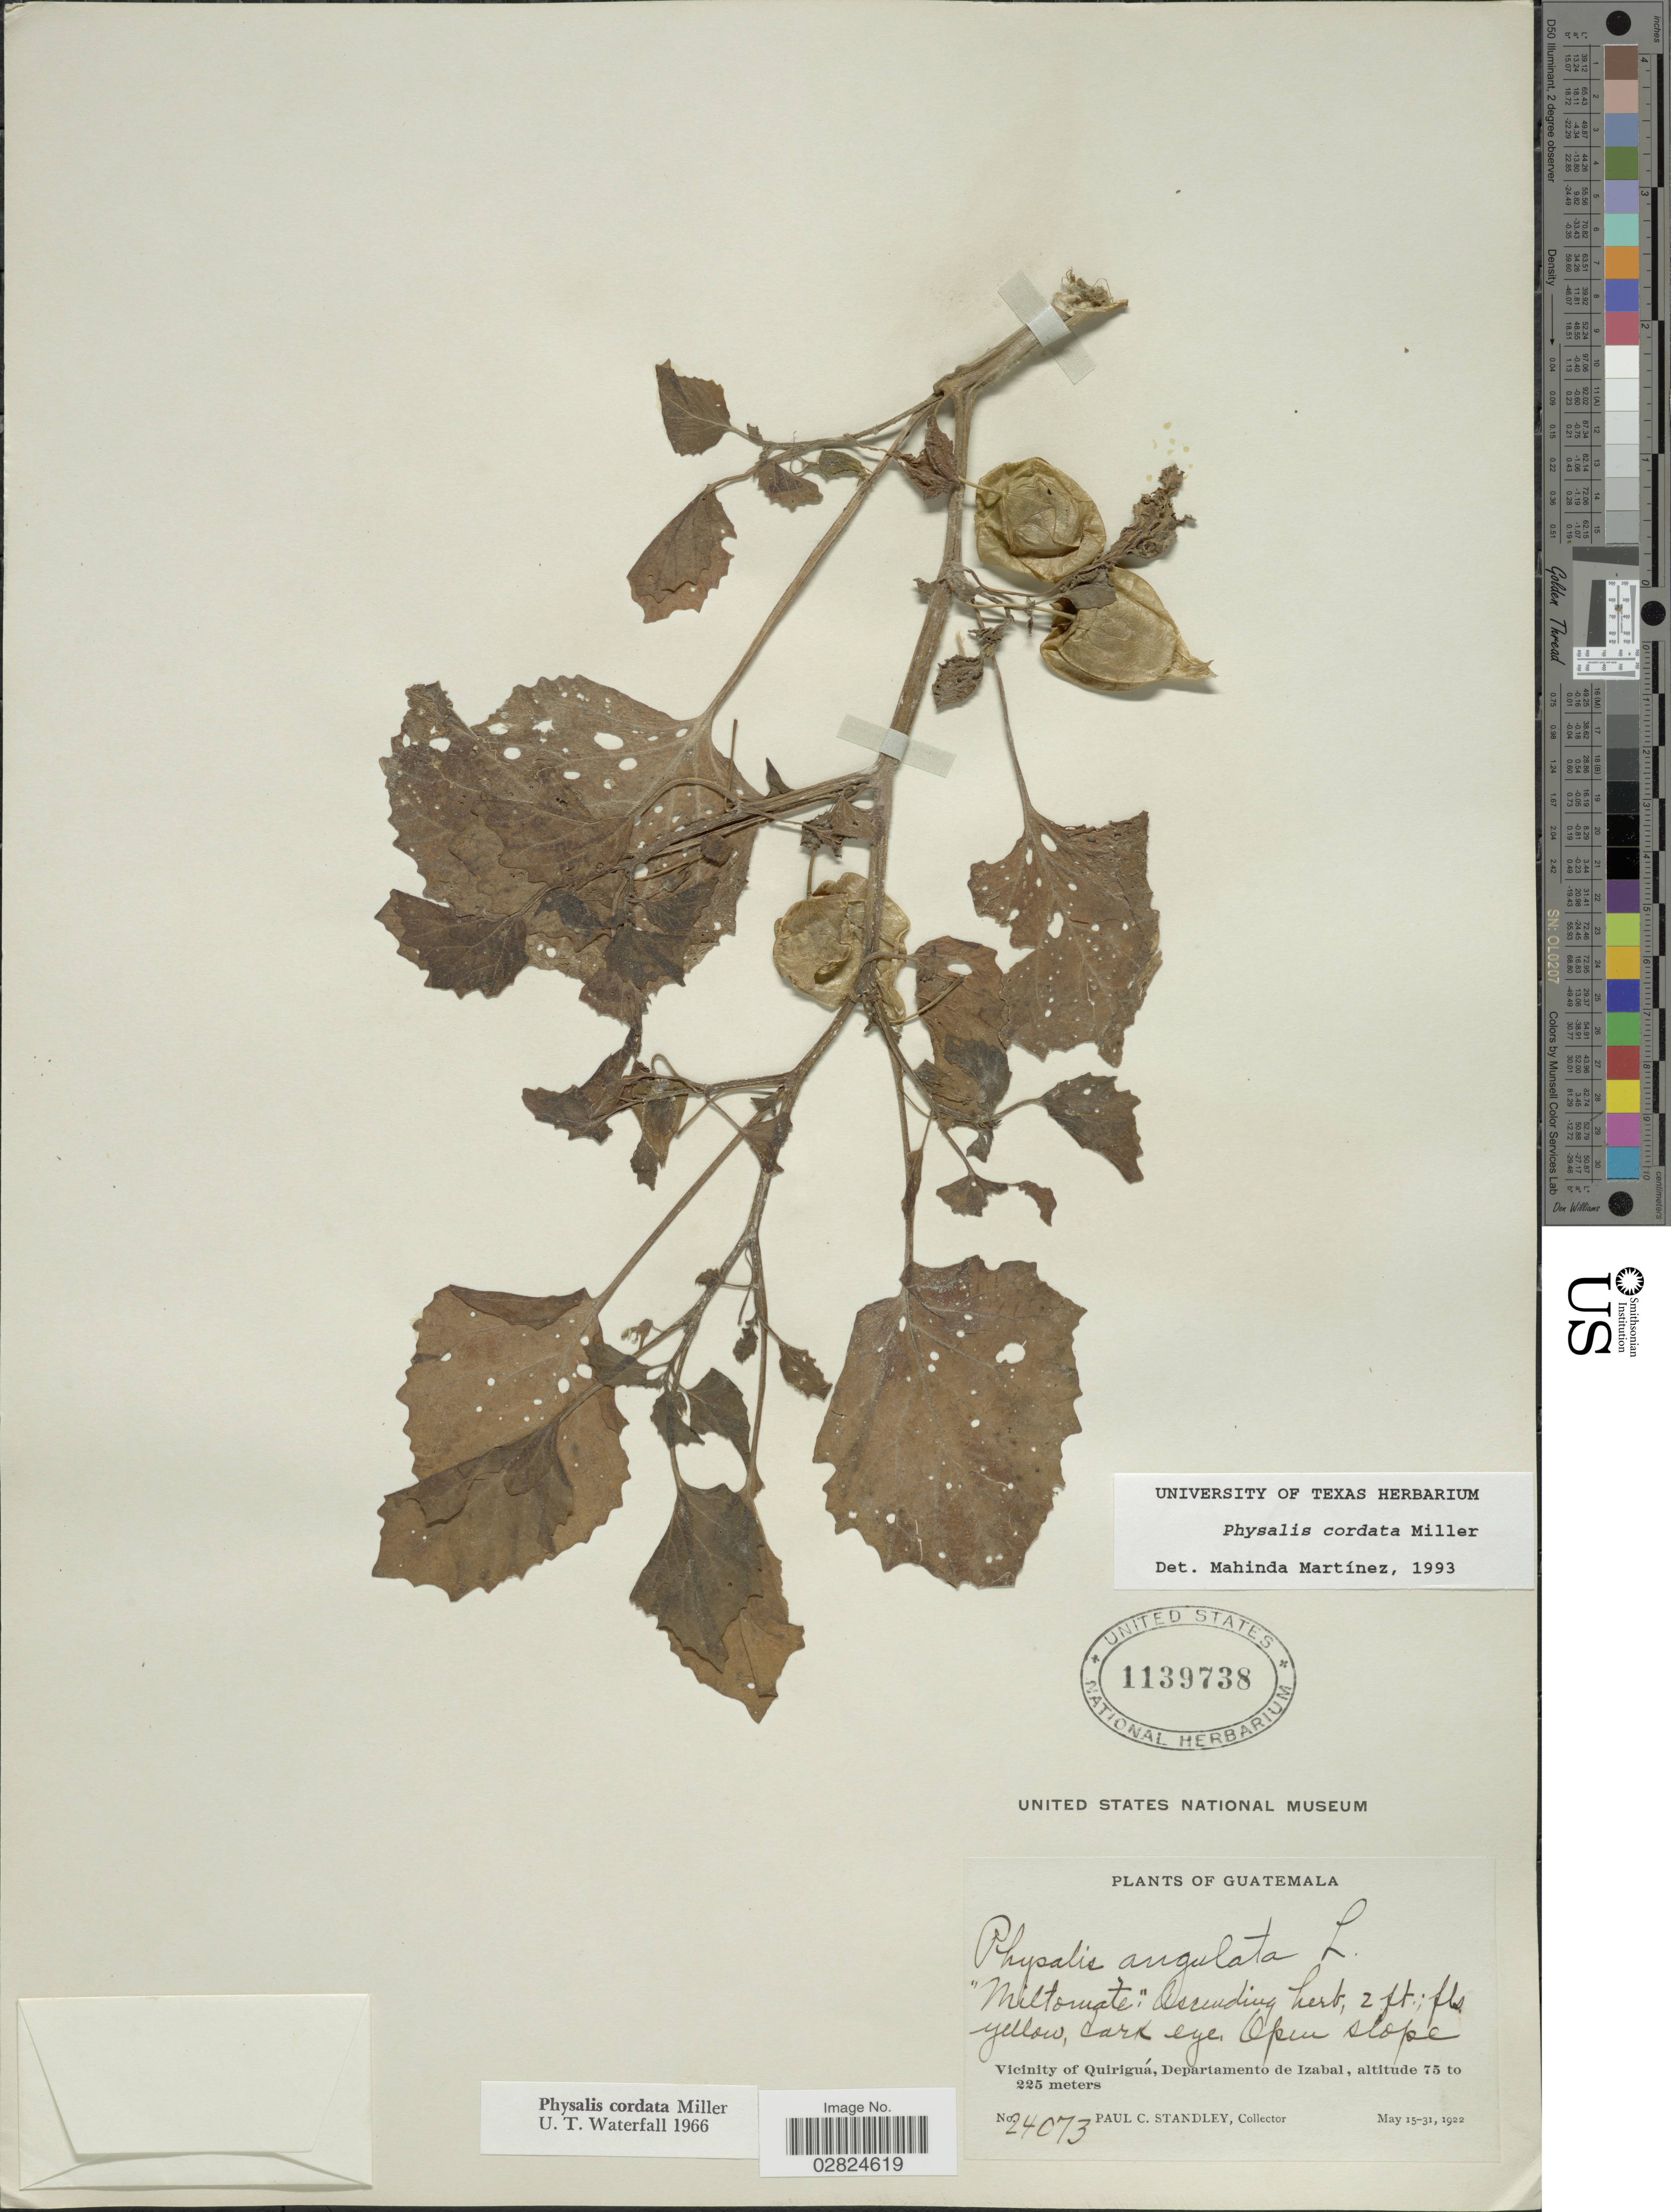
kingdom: Plantae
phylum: Tracheophyta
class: Magnoliopsida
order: Solanales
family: Solanaceae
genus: Physalis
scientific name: Physalis cordata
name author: Mill.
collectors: P. C. Standley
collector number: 24073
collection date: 1922-05-15/1922-05-31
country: Guatemala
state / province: Izabal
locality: Vicinity of Quiriguá, Departamento de Izabal.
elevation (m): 75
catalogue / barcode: US 1139738